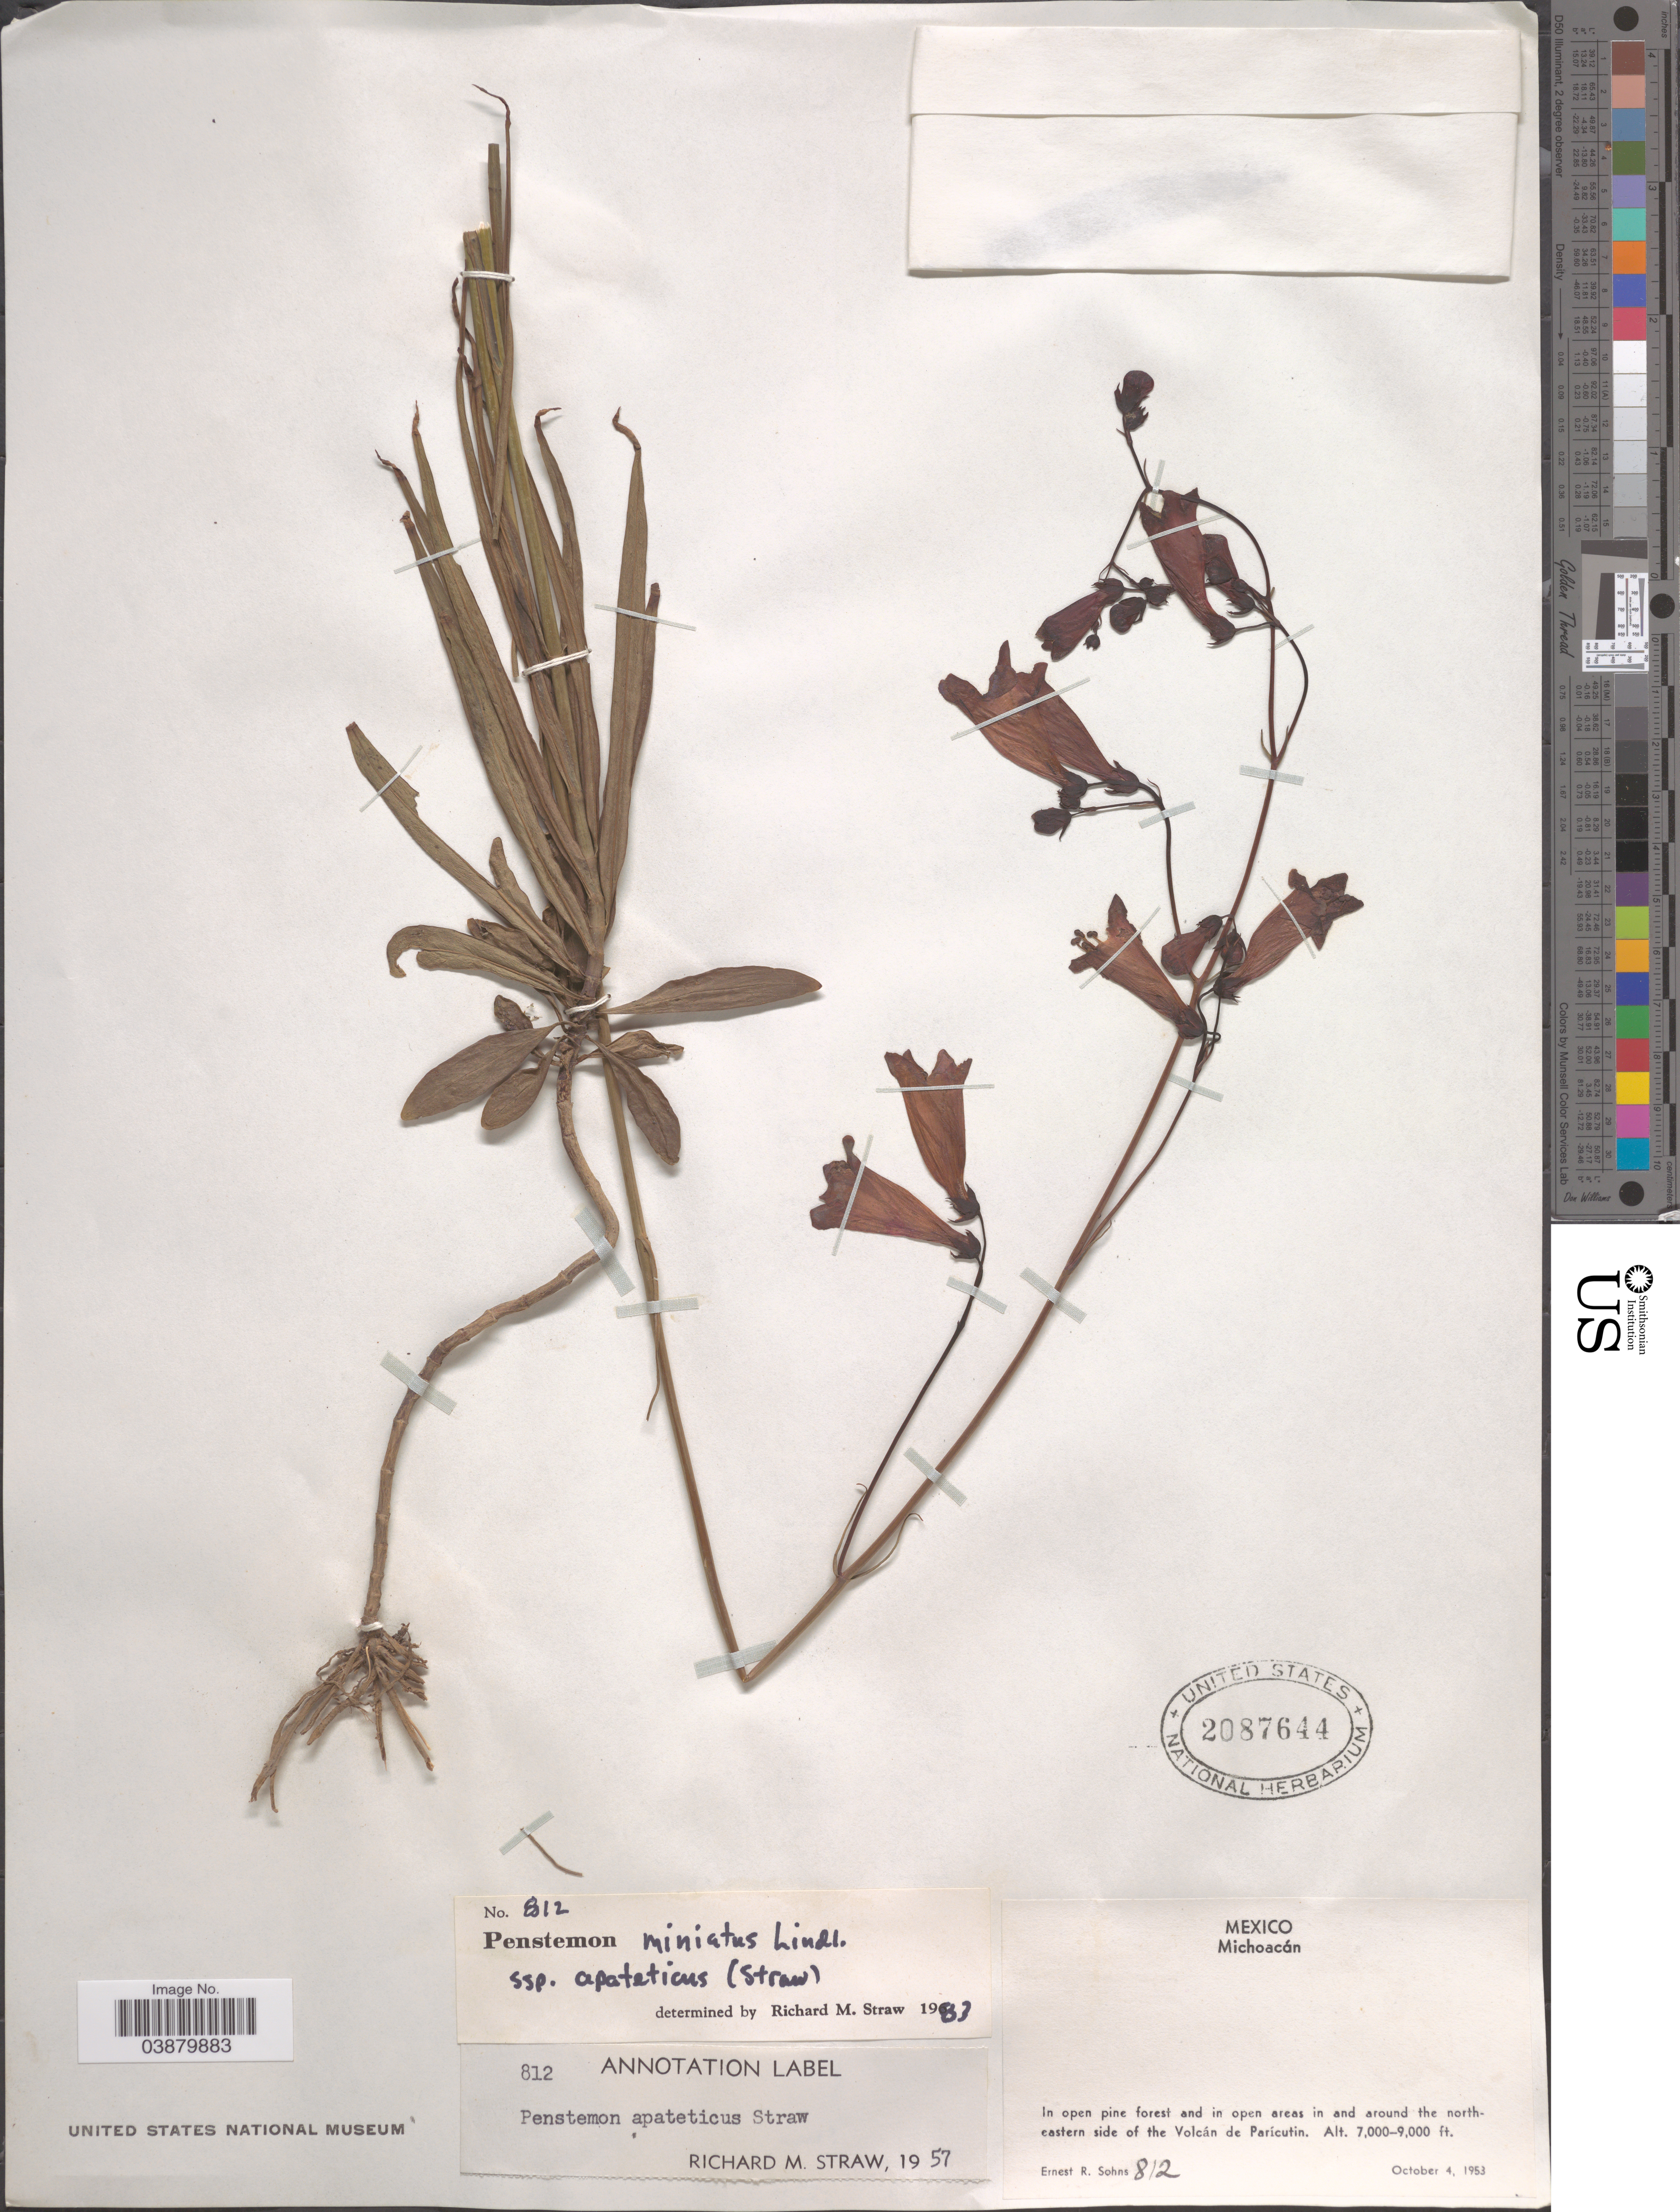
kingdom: Plantae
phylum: Tracheophyta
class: Magnoliopsida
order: Lamiales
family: Plantaginaceae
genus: Penstemon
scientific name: Penstemon miniatus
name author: Lindl.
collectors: E. R. Sohns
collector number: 8/2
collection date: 1953-10-04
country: Mexico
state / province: Michoacán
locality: In open pine forest and in open areas in and around the northeastern side of the Volcán de Parícutin.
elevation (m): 2134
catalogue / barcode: US 2087644